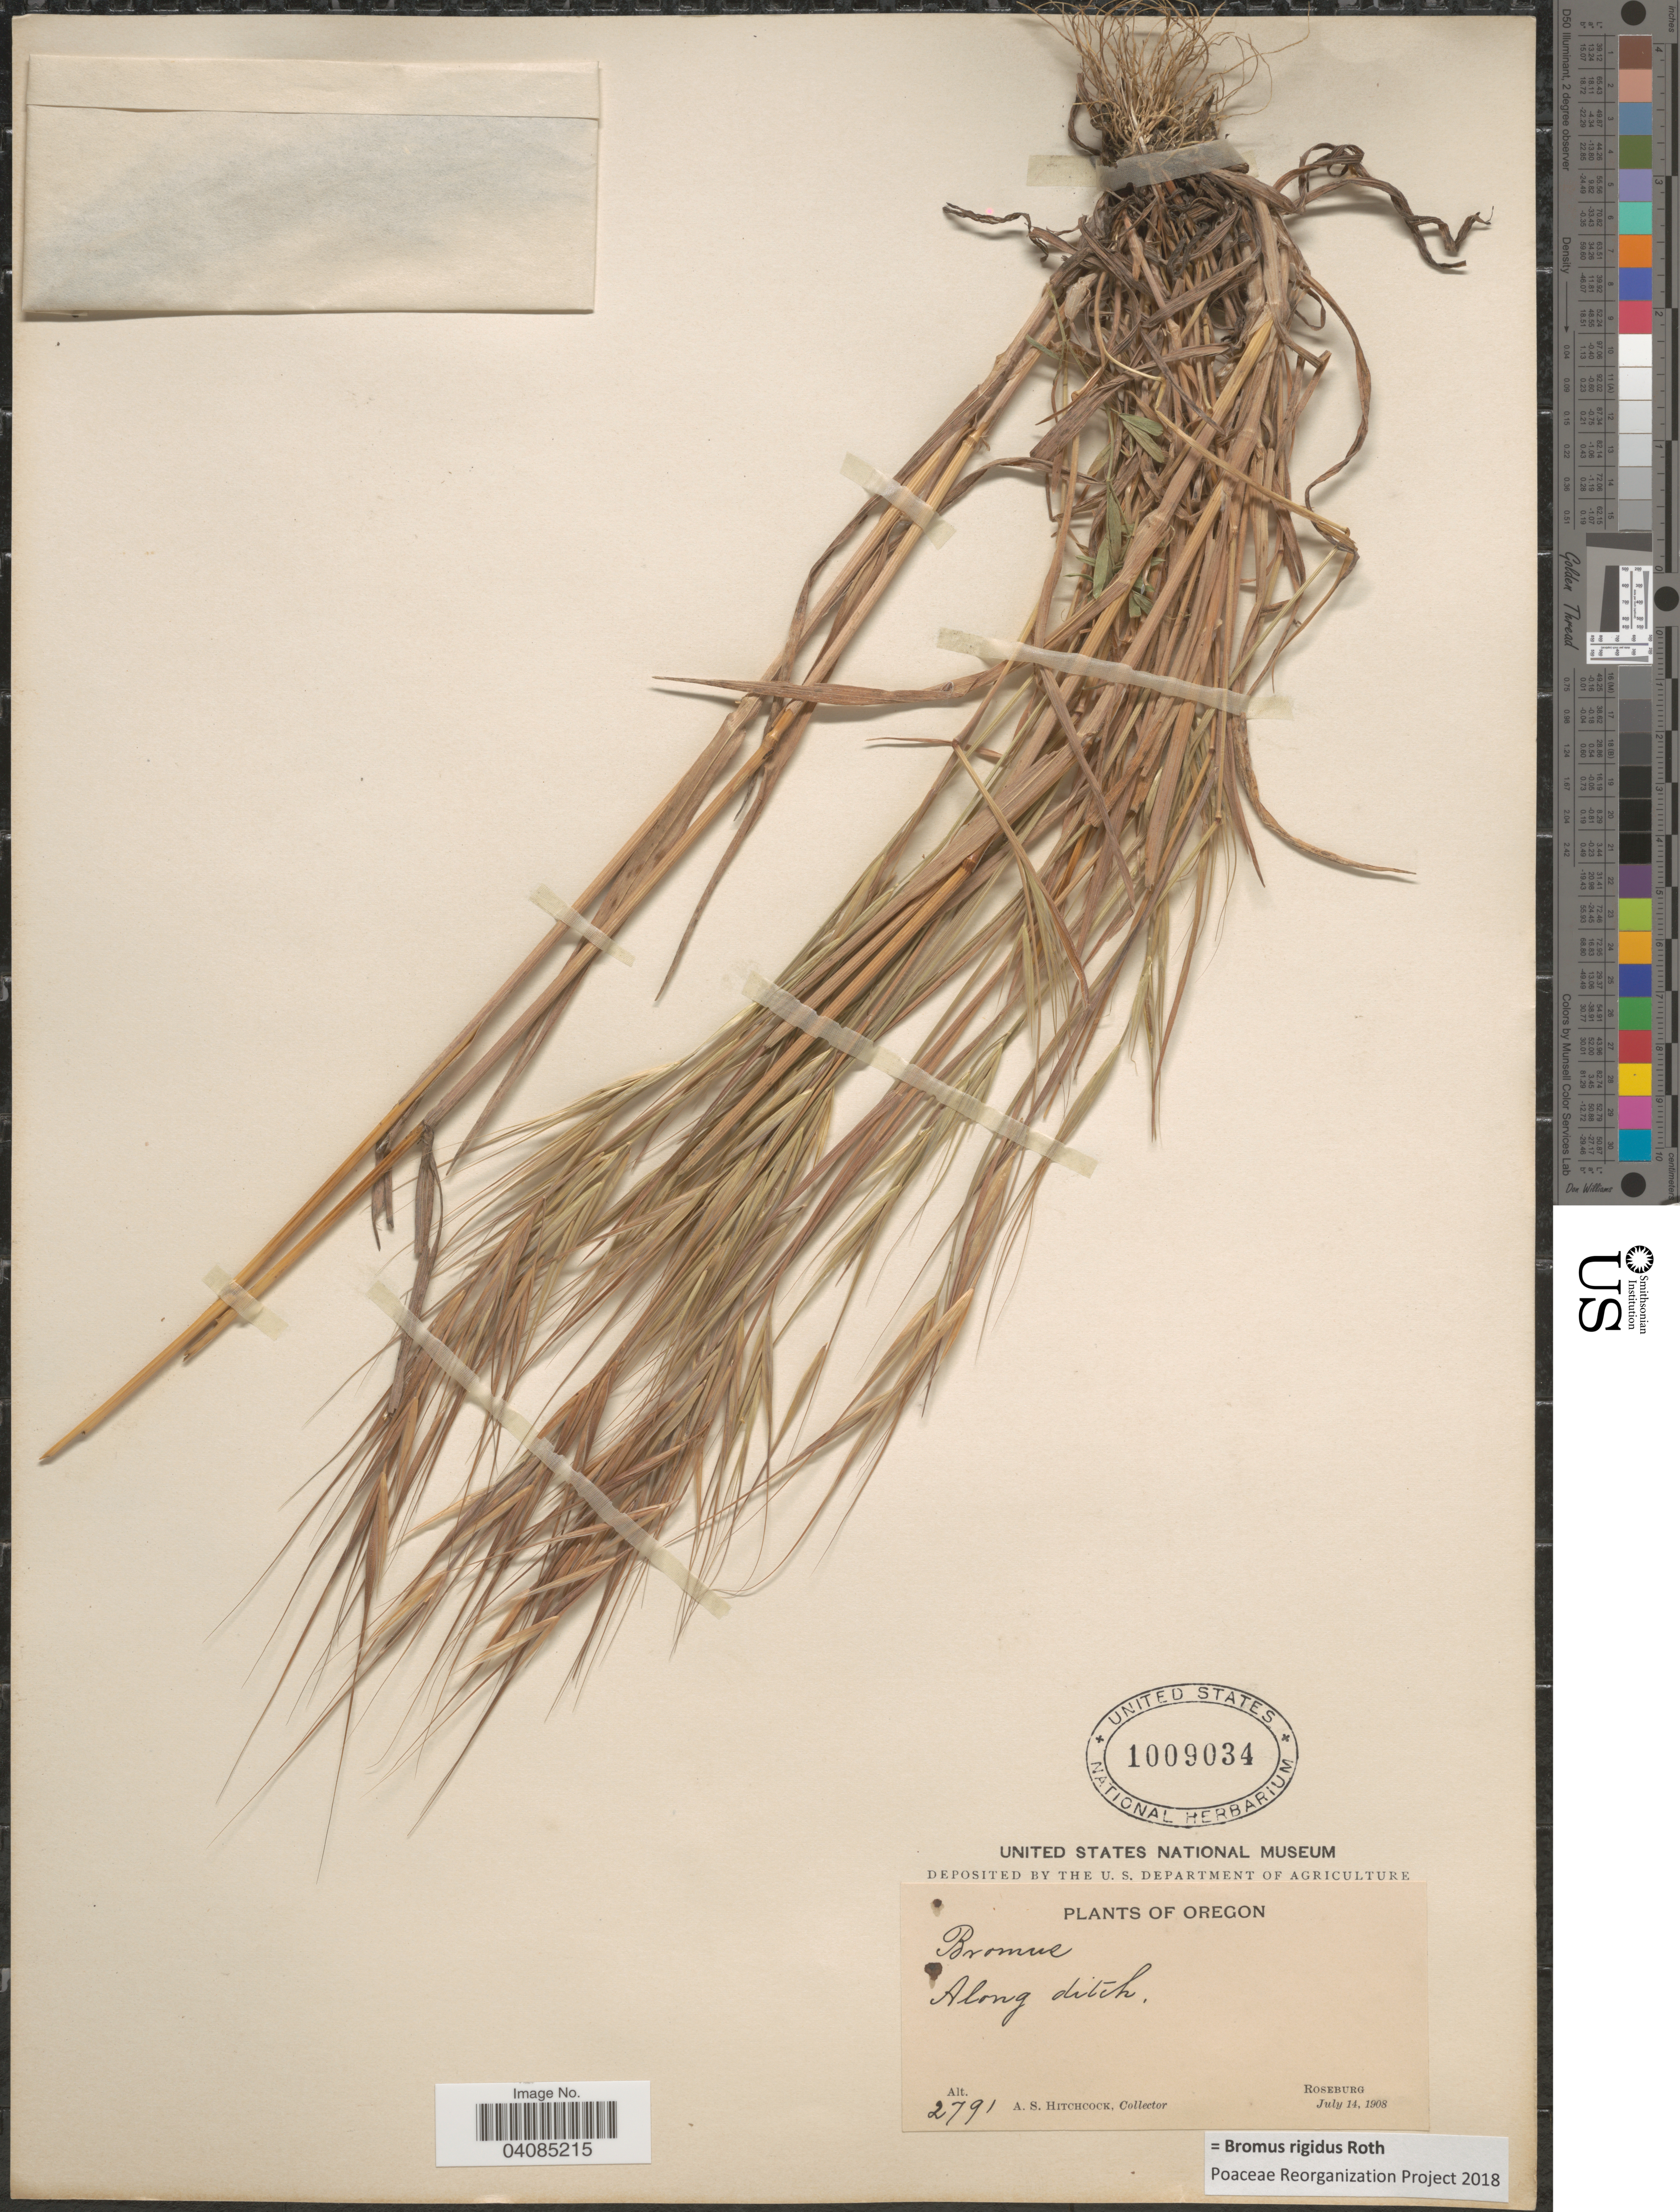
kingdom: Plantae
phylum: Tracheophyta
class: Liliopsida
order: Poales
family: Poaceae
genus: Bromus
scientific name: Bromus rigidus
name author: Roth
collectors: A. S. Hitchcock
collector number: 2791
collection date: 1908-07-14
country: United States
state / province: Oregon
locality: Along ditch. Roseburg.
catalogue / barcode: US 1009034